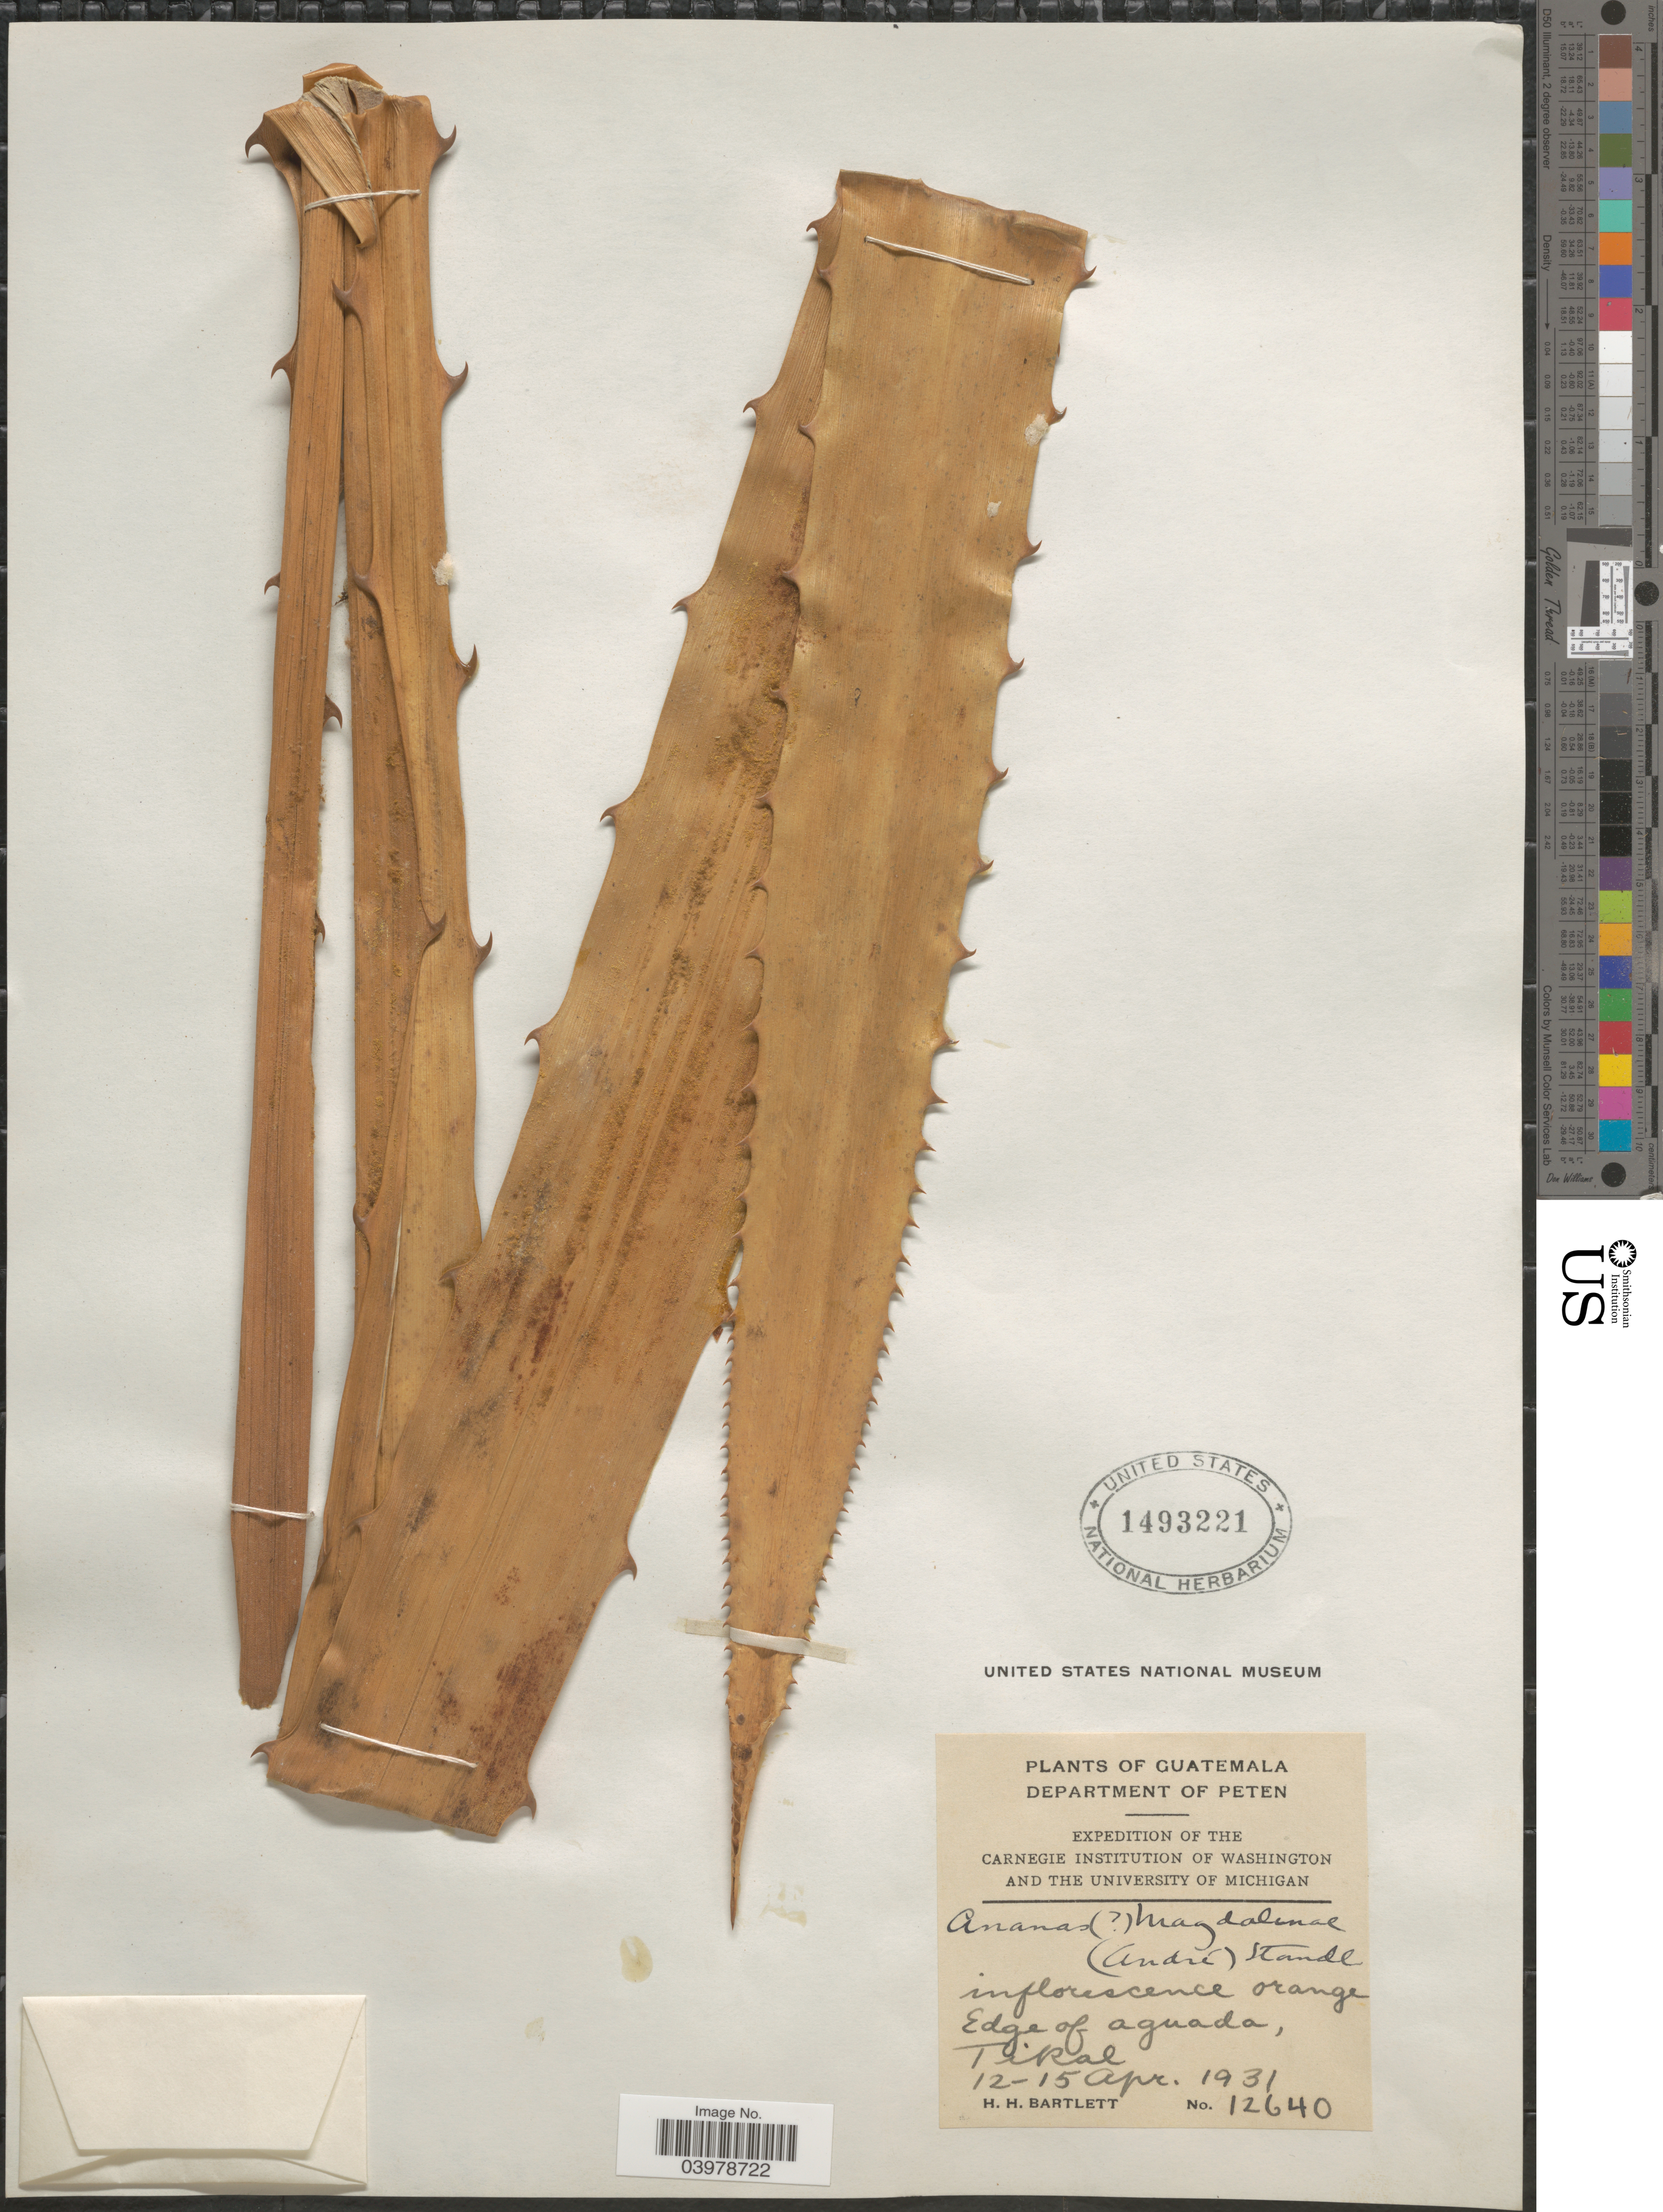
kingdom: Plantae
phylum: Tracheophyta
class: Liliopsida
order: Poales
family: Bromeliaceae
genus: Aechmea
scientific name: Aechmea magdalenae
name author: (André) André ex Baker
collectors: H. H. Bartlett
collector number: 12640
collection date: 1931-04-12/1931-04-15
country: Guatemala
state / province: El Peten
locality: Department of Peten. Edge of aguada, Tikal.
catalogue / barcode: US 1493221